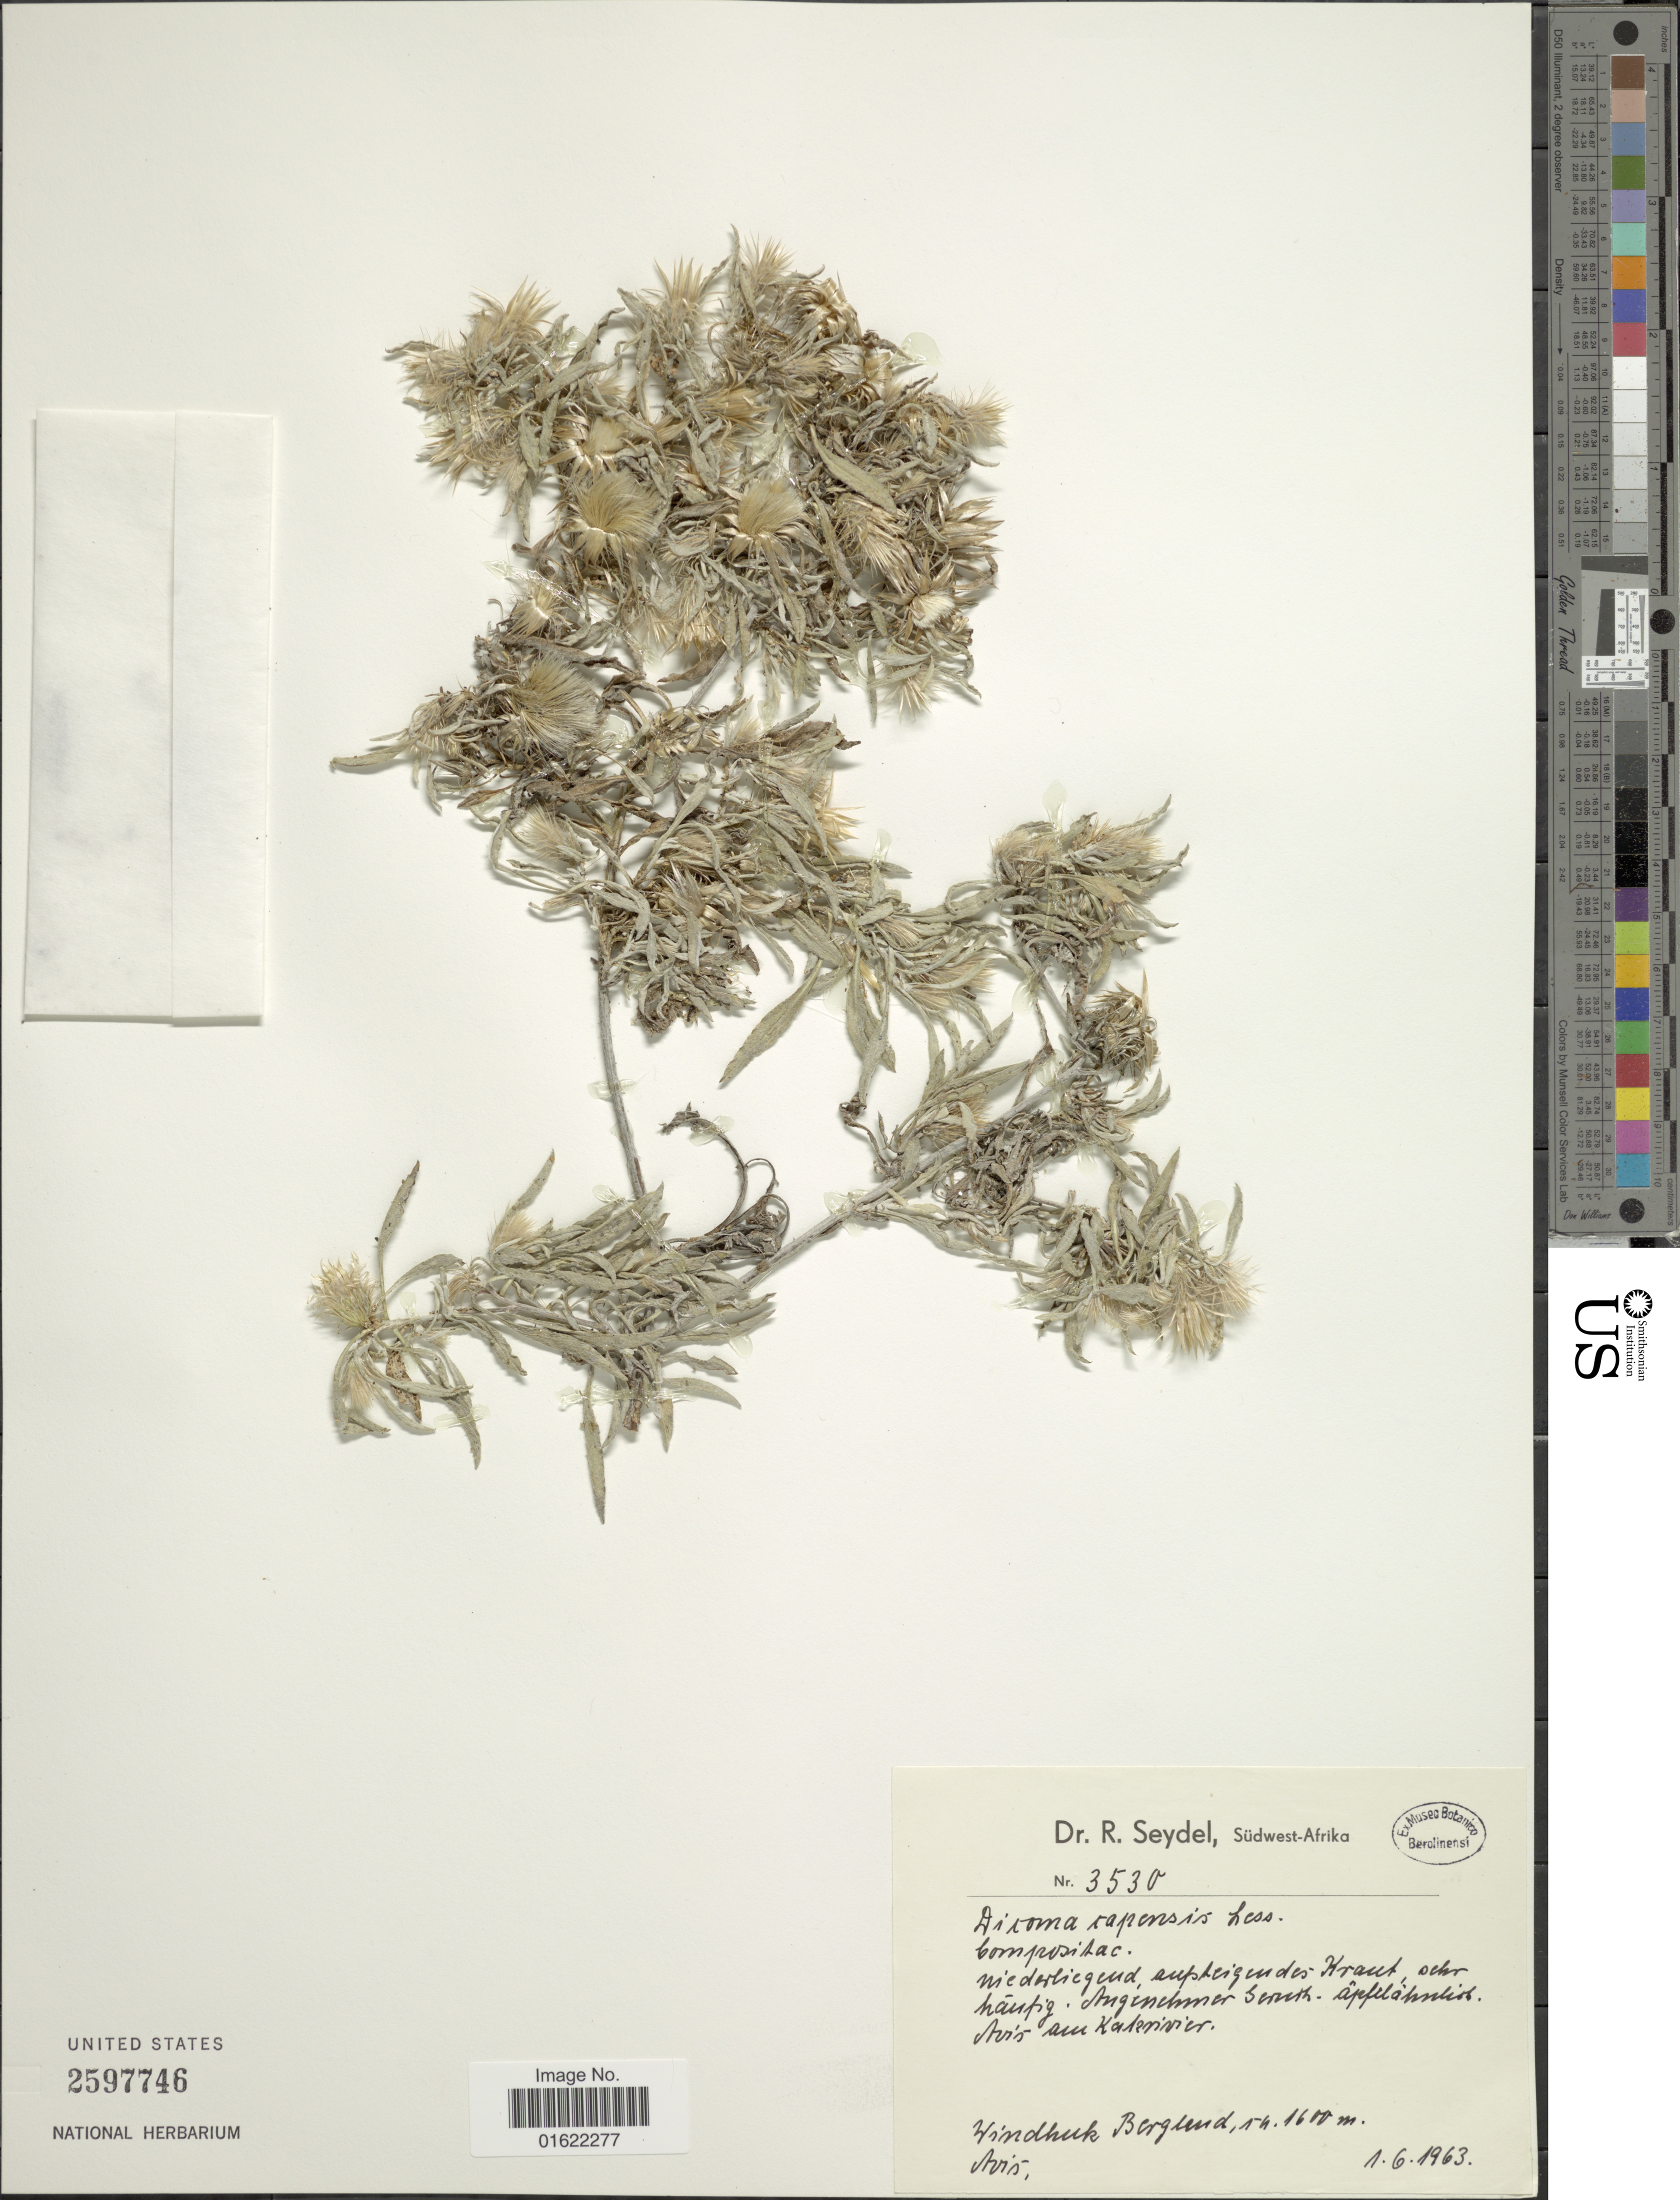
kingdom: Plantae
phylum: Tracheophyta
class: Magnoliopsida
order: Asterales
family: Asteraceae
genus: Dicoma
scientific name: Dicoma capensis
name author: Less.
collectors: R. Seydel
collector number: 3530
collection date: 1963-06-01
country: Namibia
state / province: Khomas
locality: Südwest- Afrika [Southwest Africa], Windhuk [Windhoek], Bergland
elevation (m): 1600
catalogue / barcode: US 2597746